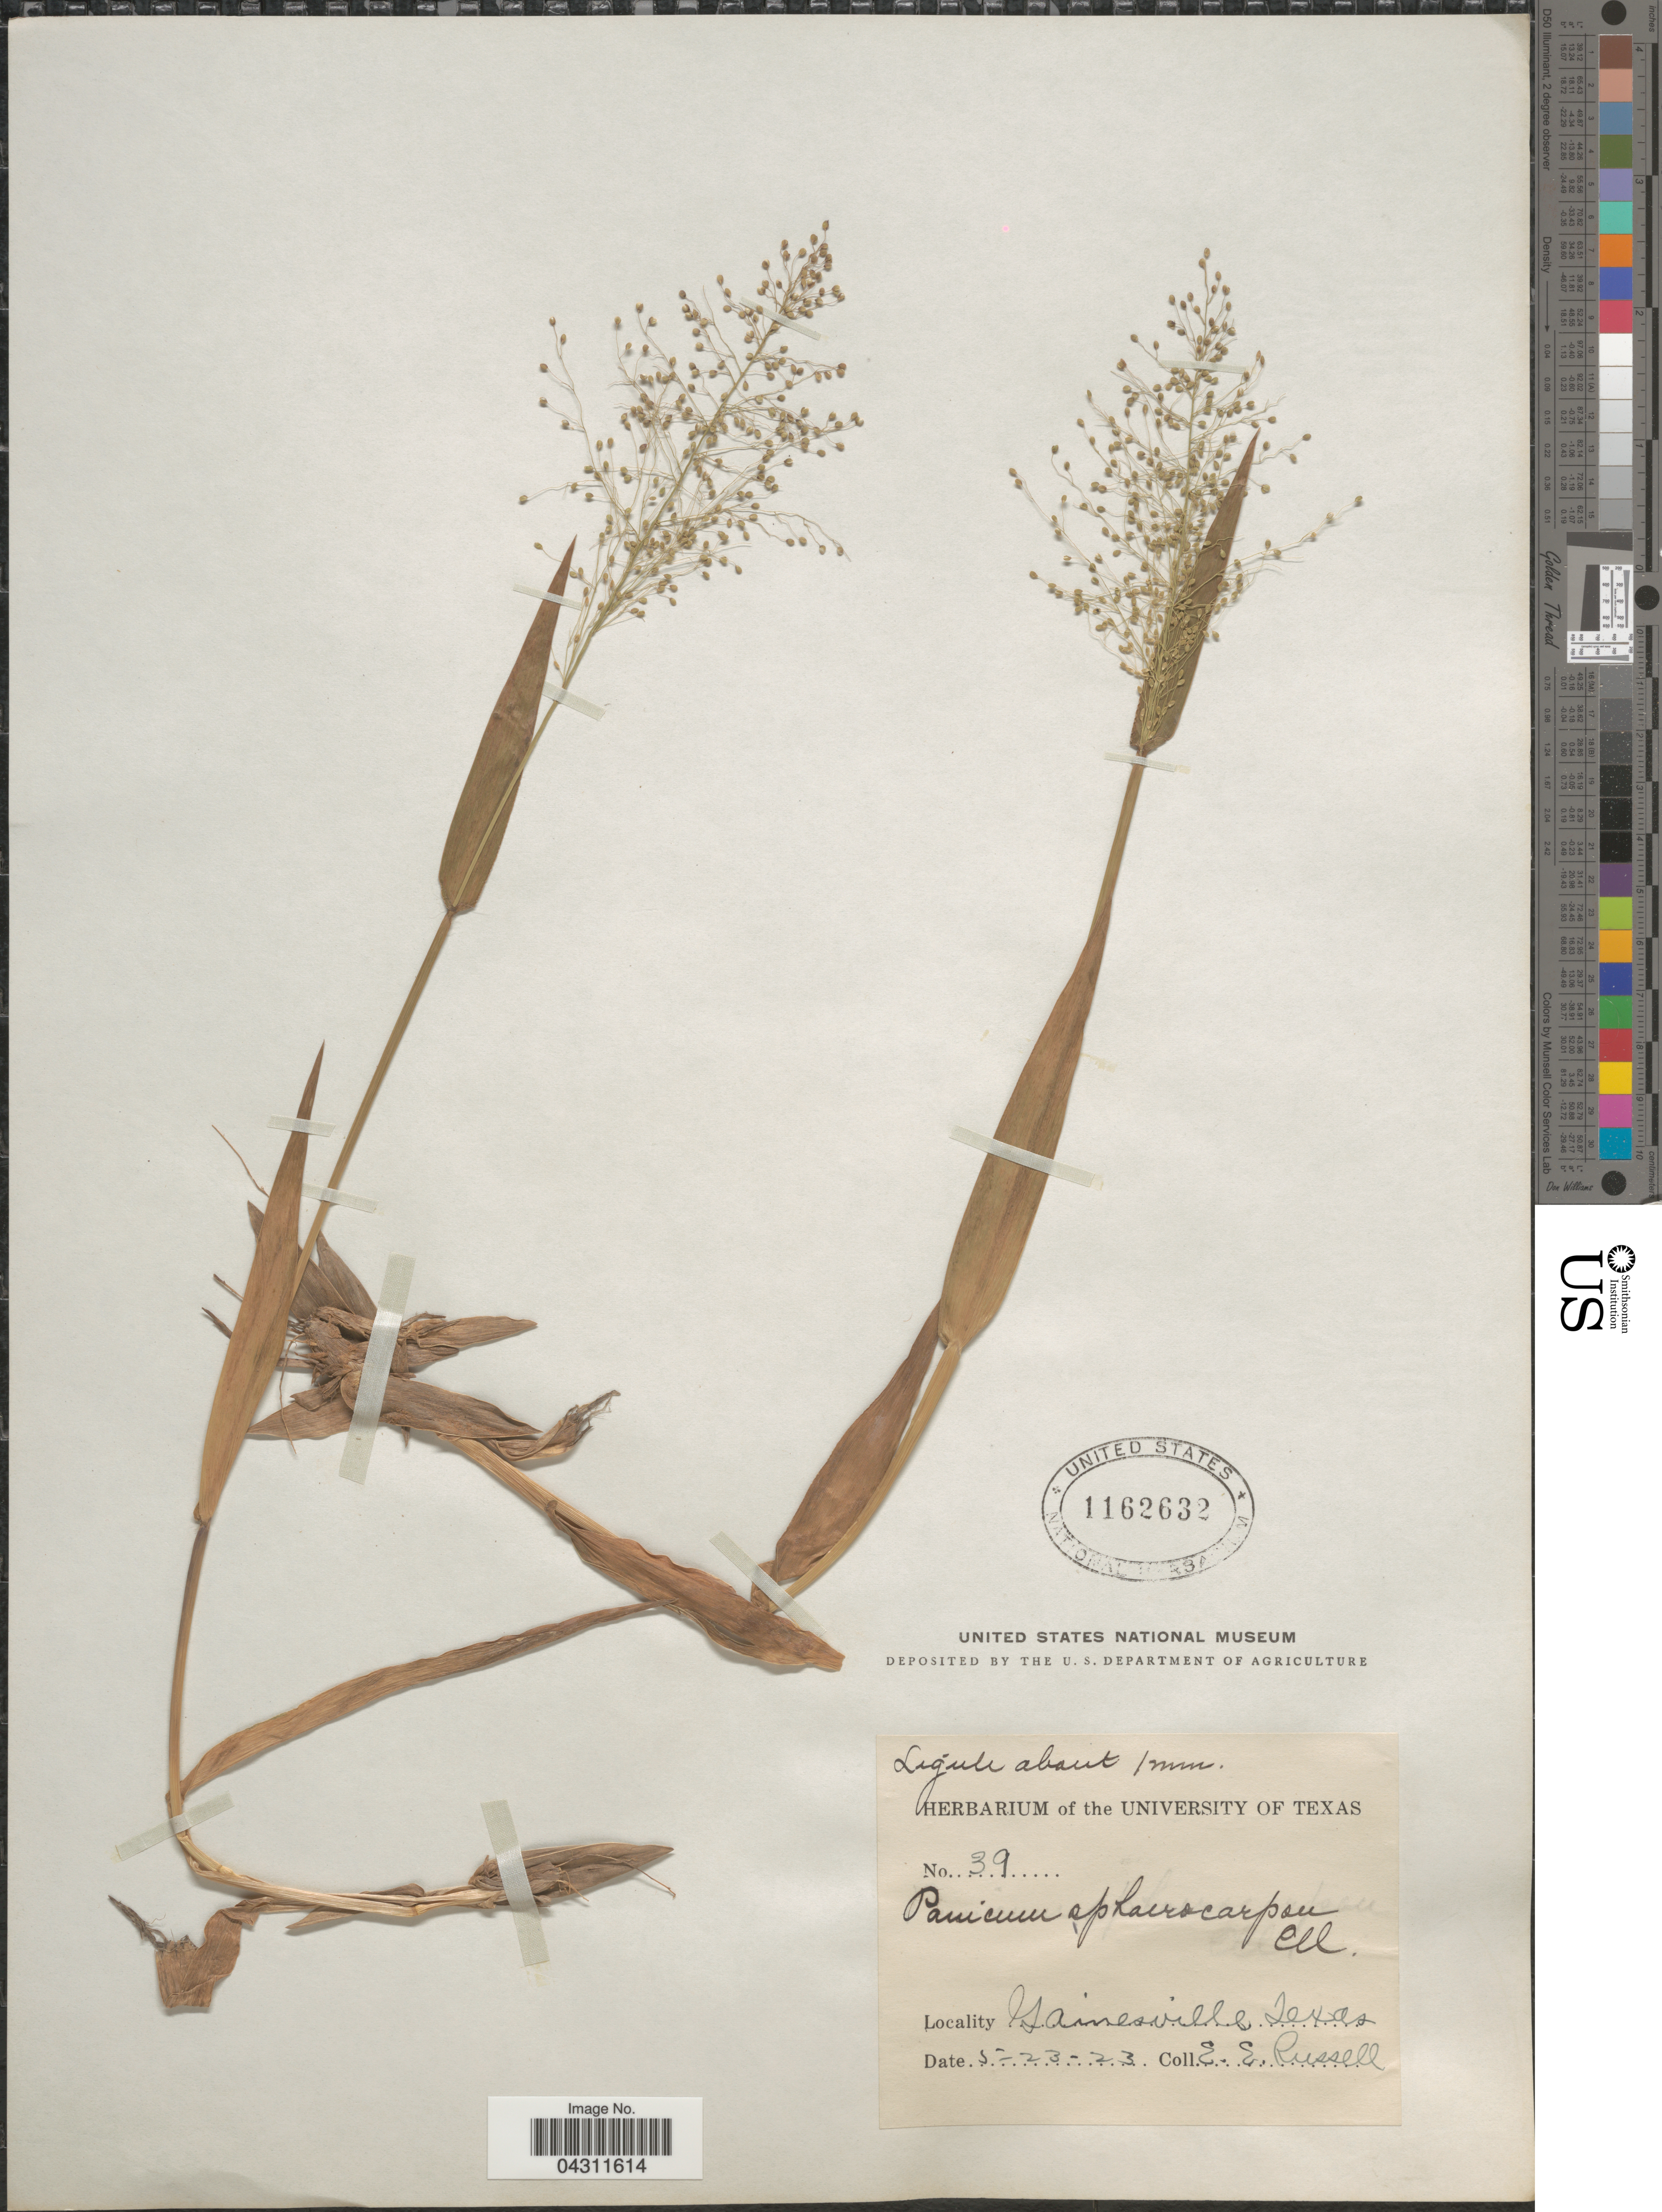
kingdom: Plantae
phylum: Tracheophyta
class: Liliopsida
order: Poales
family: Poaceae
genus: Dichanthelium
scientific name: Dichanthelium strigosum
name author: (Muhl. ex Elliott) Freckmann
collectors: E. Russell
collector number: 39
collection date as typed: Transcribed d/m/y: 23/5/23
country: United States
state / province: Texas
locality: Gainesville.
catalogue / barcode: US 1162632